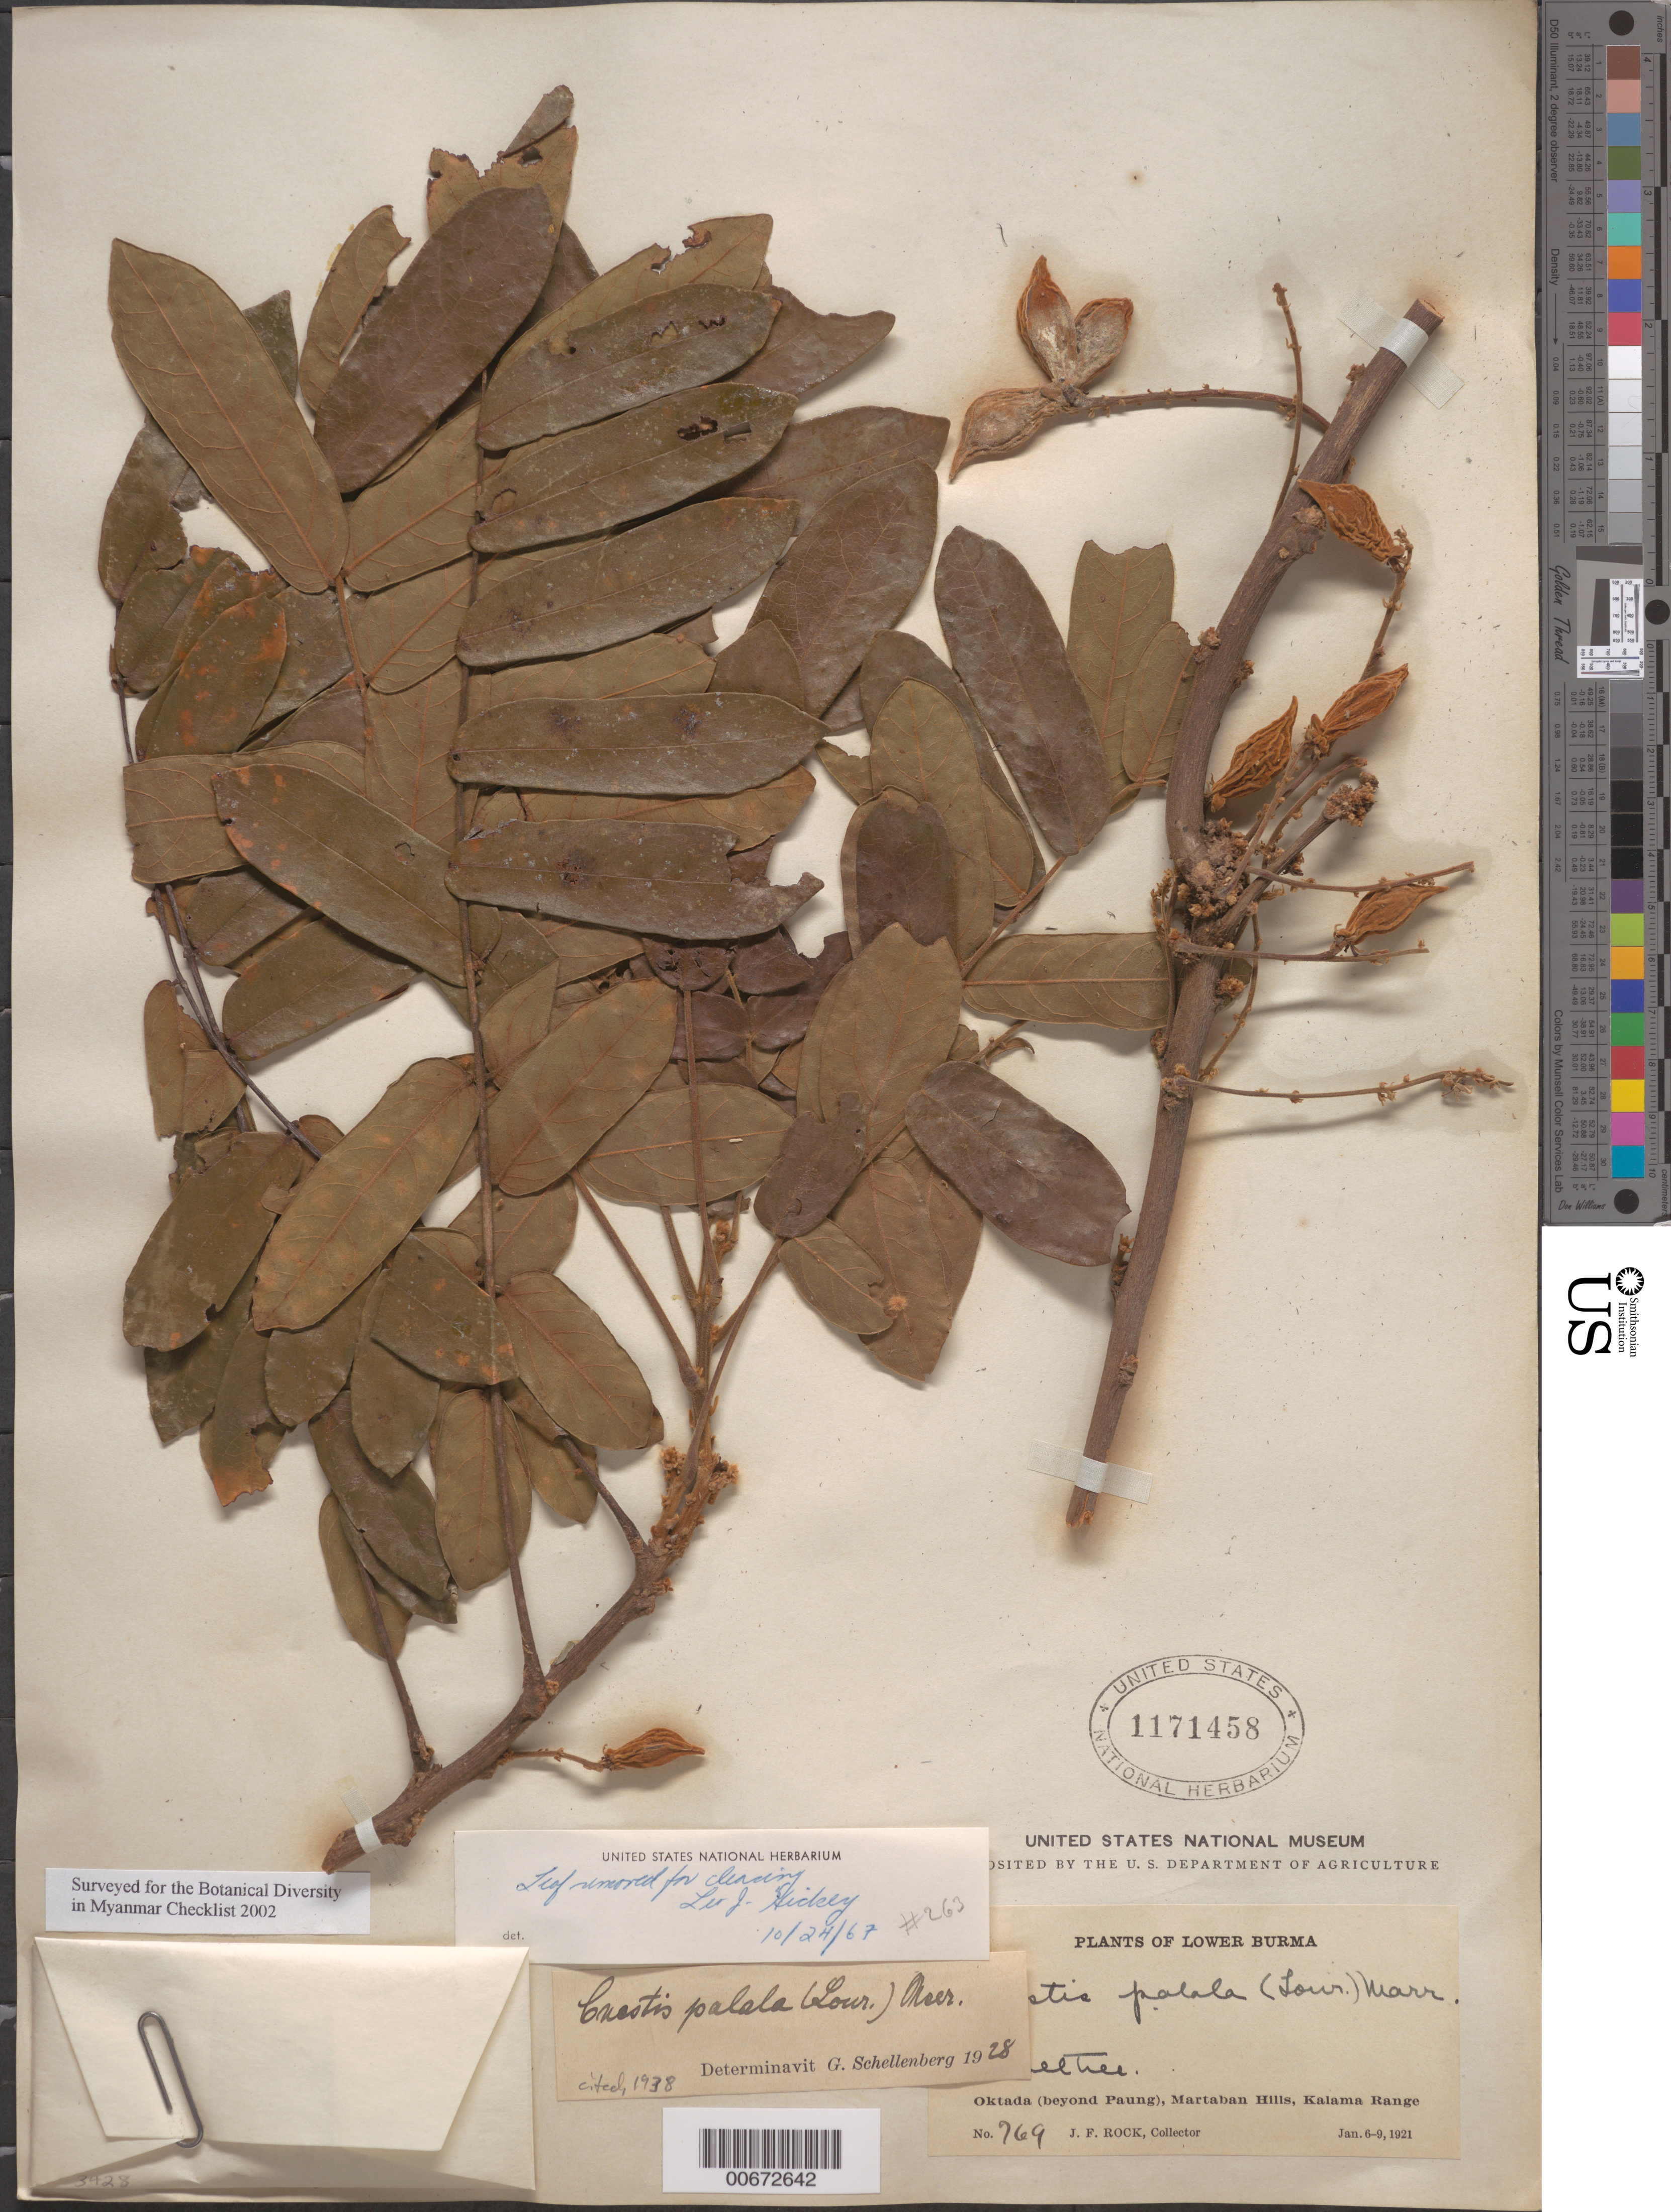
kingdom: Plantae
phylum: Tracheophyta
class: Magnoliopsida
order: Oxalidales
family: Connaraceae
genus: Cnestis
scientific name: Cnestis palala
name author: (Lour.) Merr.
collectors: J. F. Rock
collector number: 769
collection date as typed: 06 Jan 1921 to 09 Jan 1921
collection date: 1921-01-06/1921-01-09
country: Myanmar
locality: Lower Burma, Oktada, beyond Paung, Martaban Hills, Kalama Range.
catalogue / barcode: US 1171458